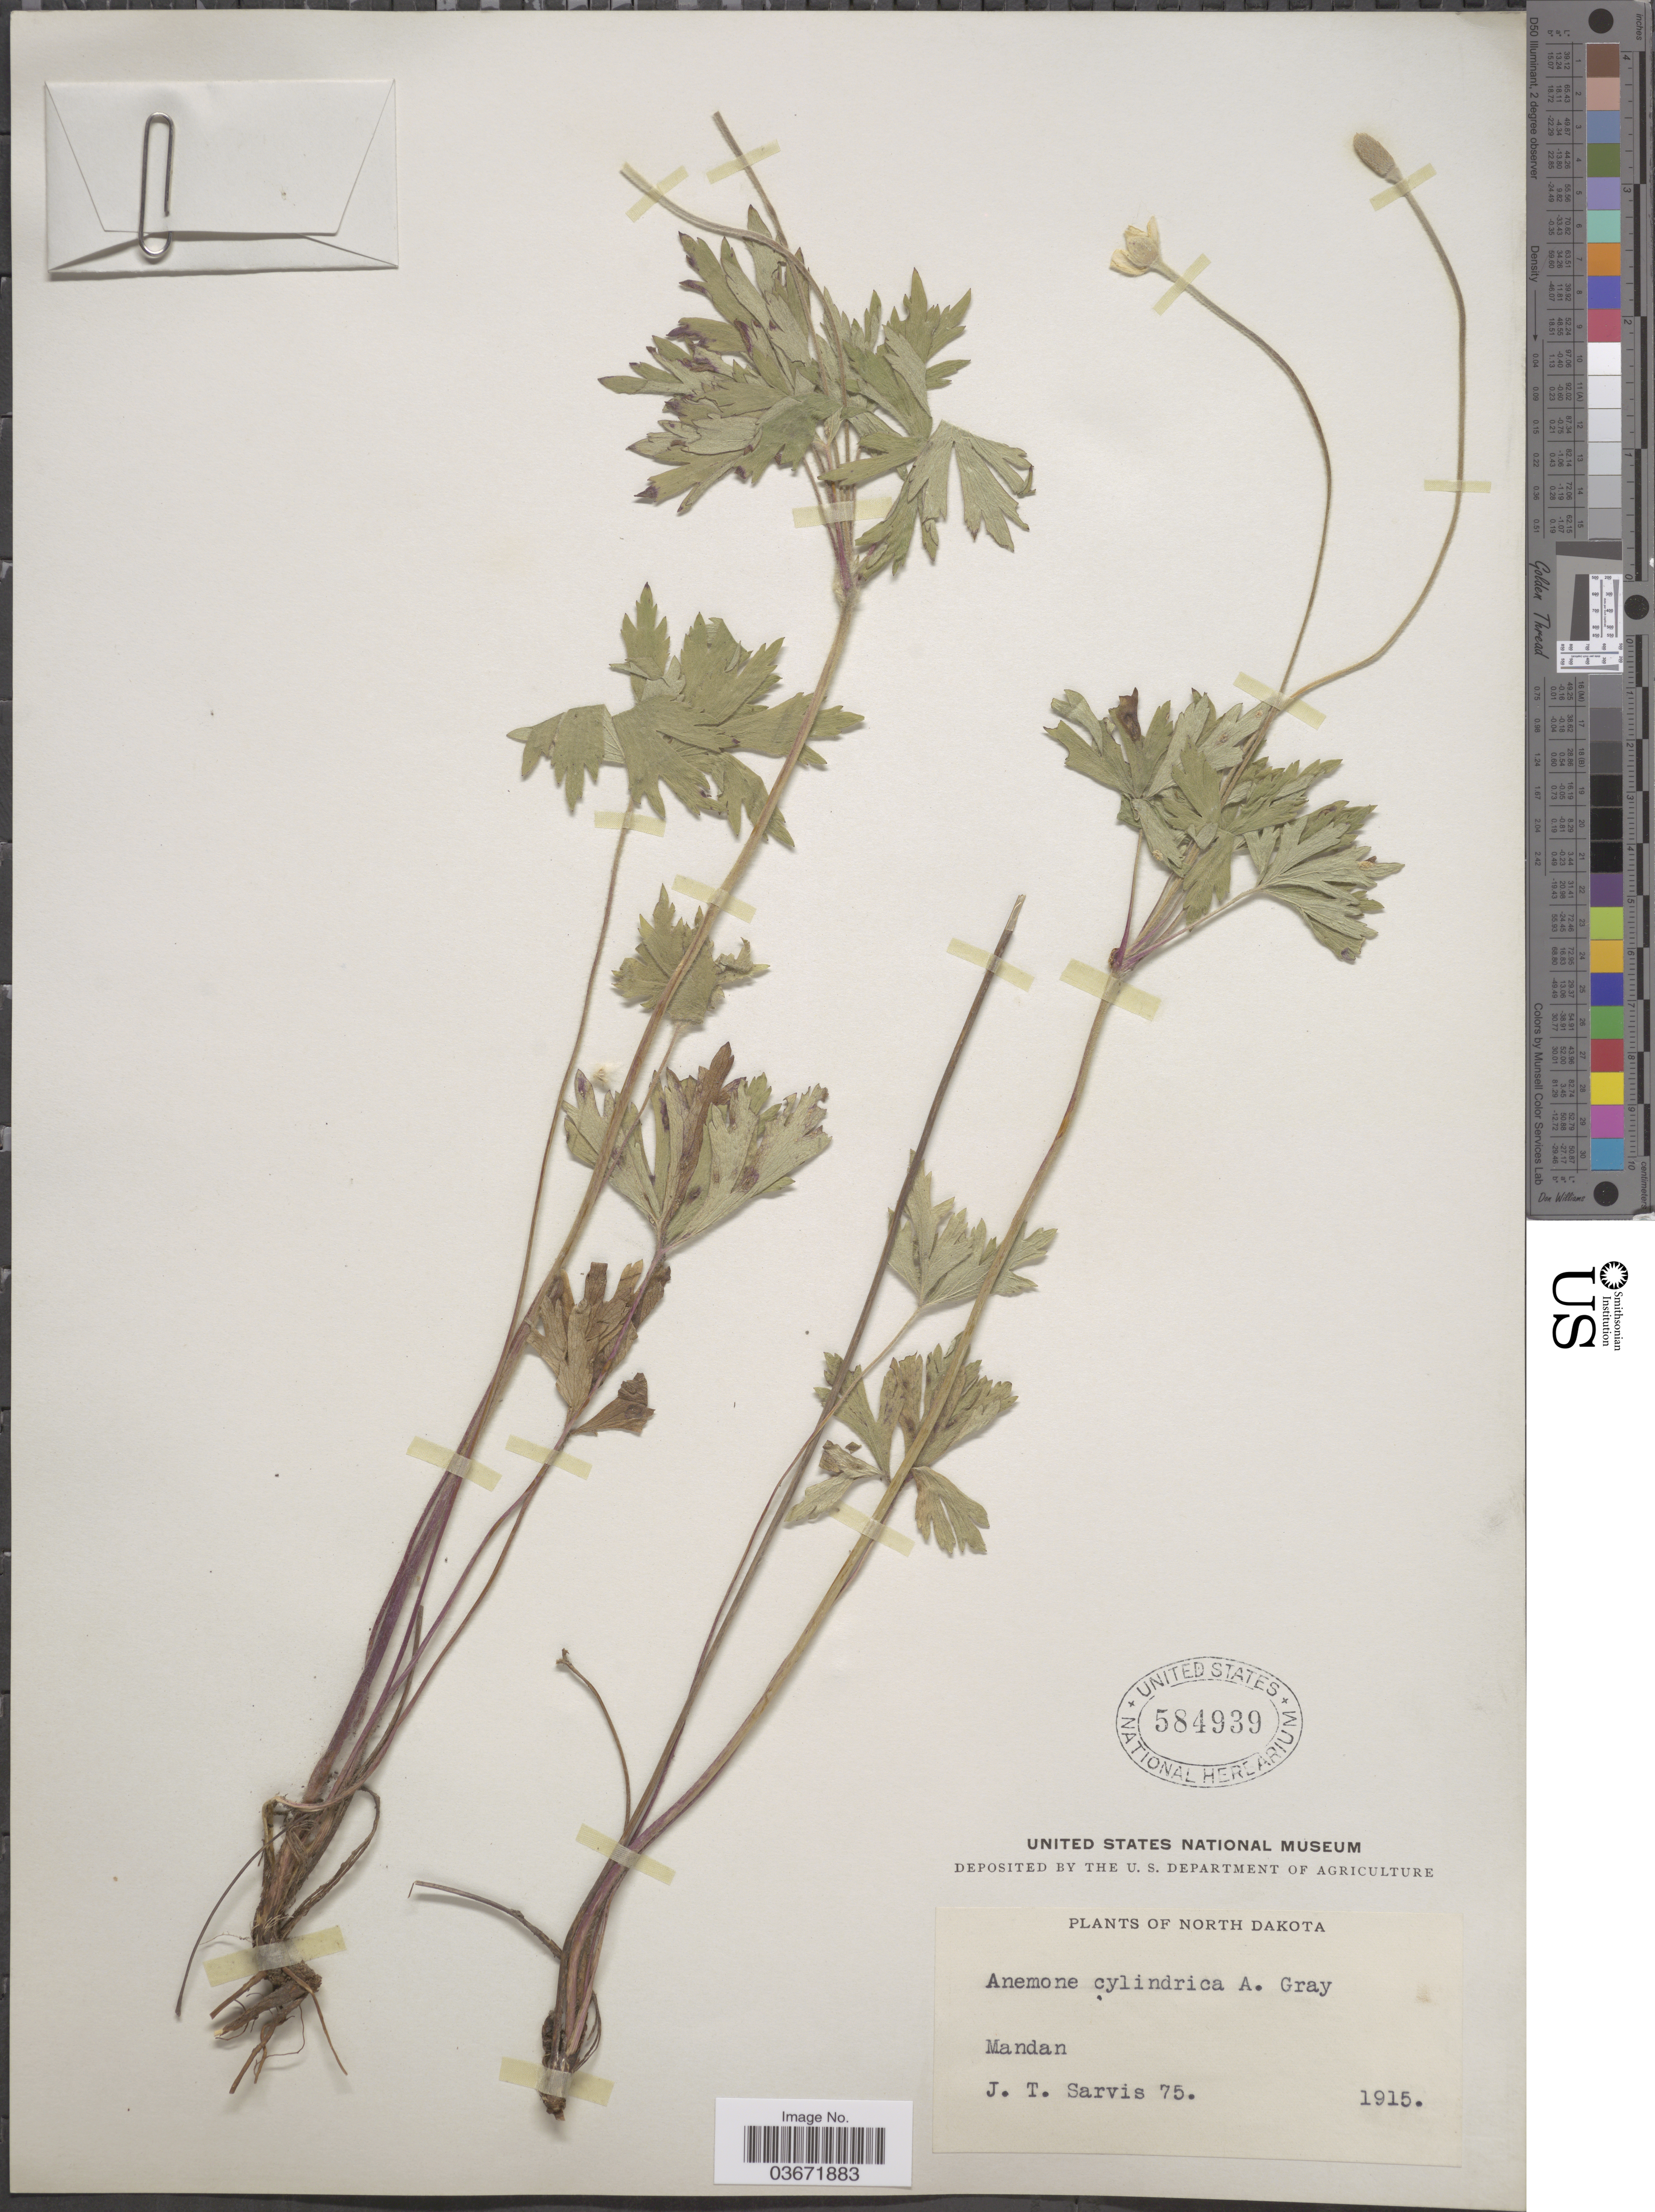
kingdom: Plantae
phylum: Tracheophyta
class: Magnoliopsida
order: Ranunculales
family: Ranunculaceae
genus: Anemone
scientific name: Anemone cylindrica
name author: A. Gray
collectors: J. Sarvis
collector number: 75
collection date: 1915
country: United States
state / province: North Dakota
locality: Mandan.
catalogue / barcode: US 584939